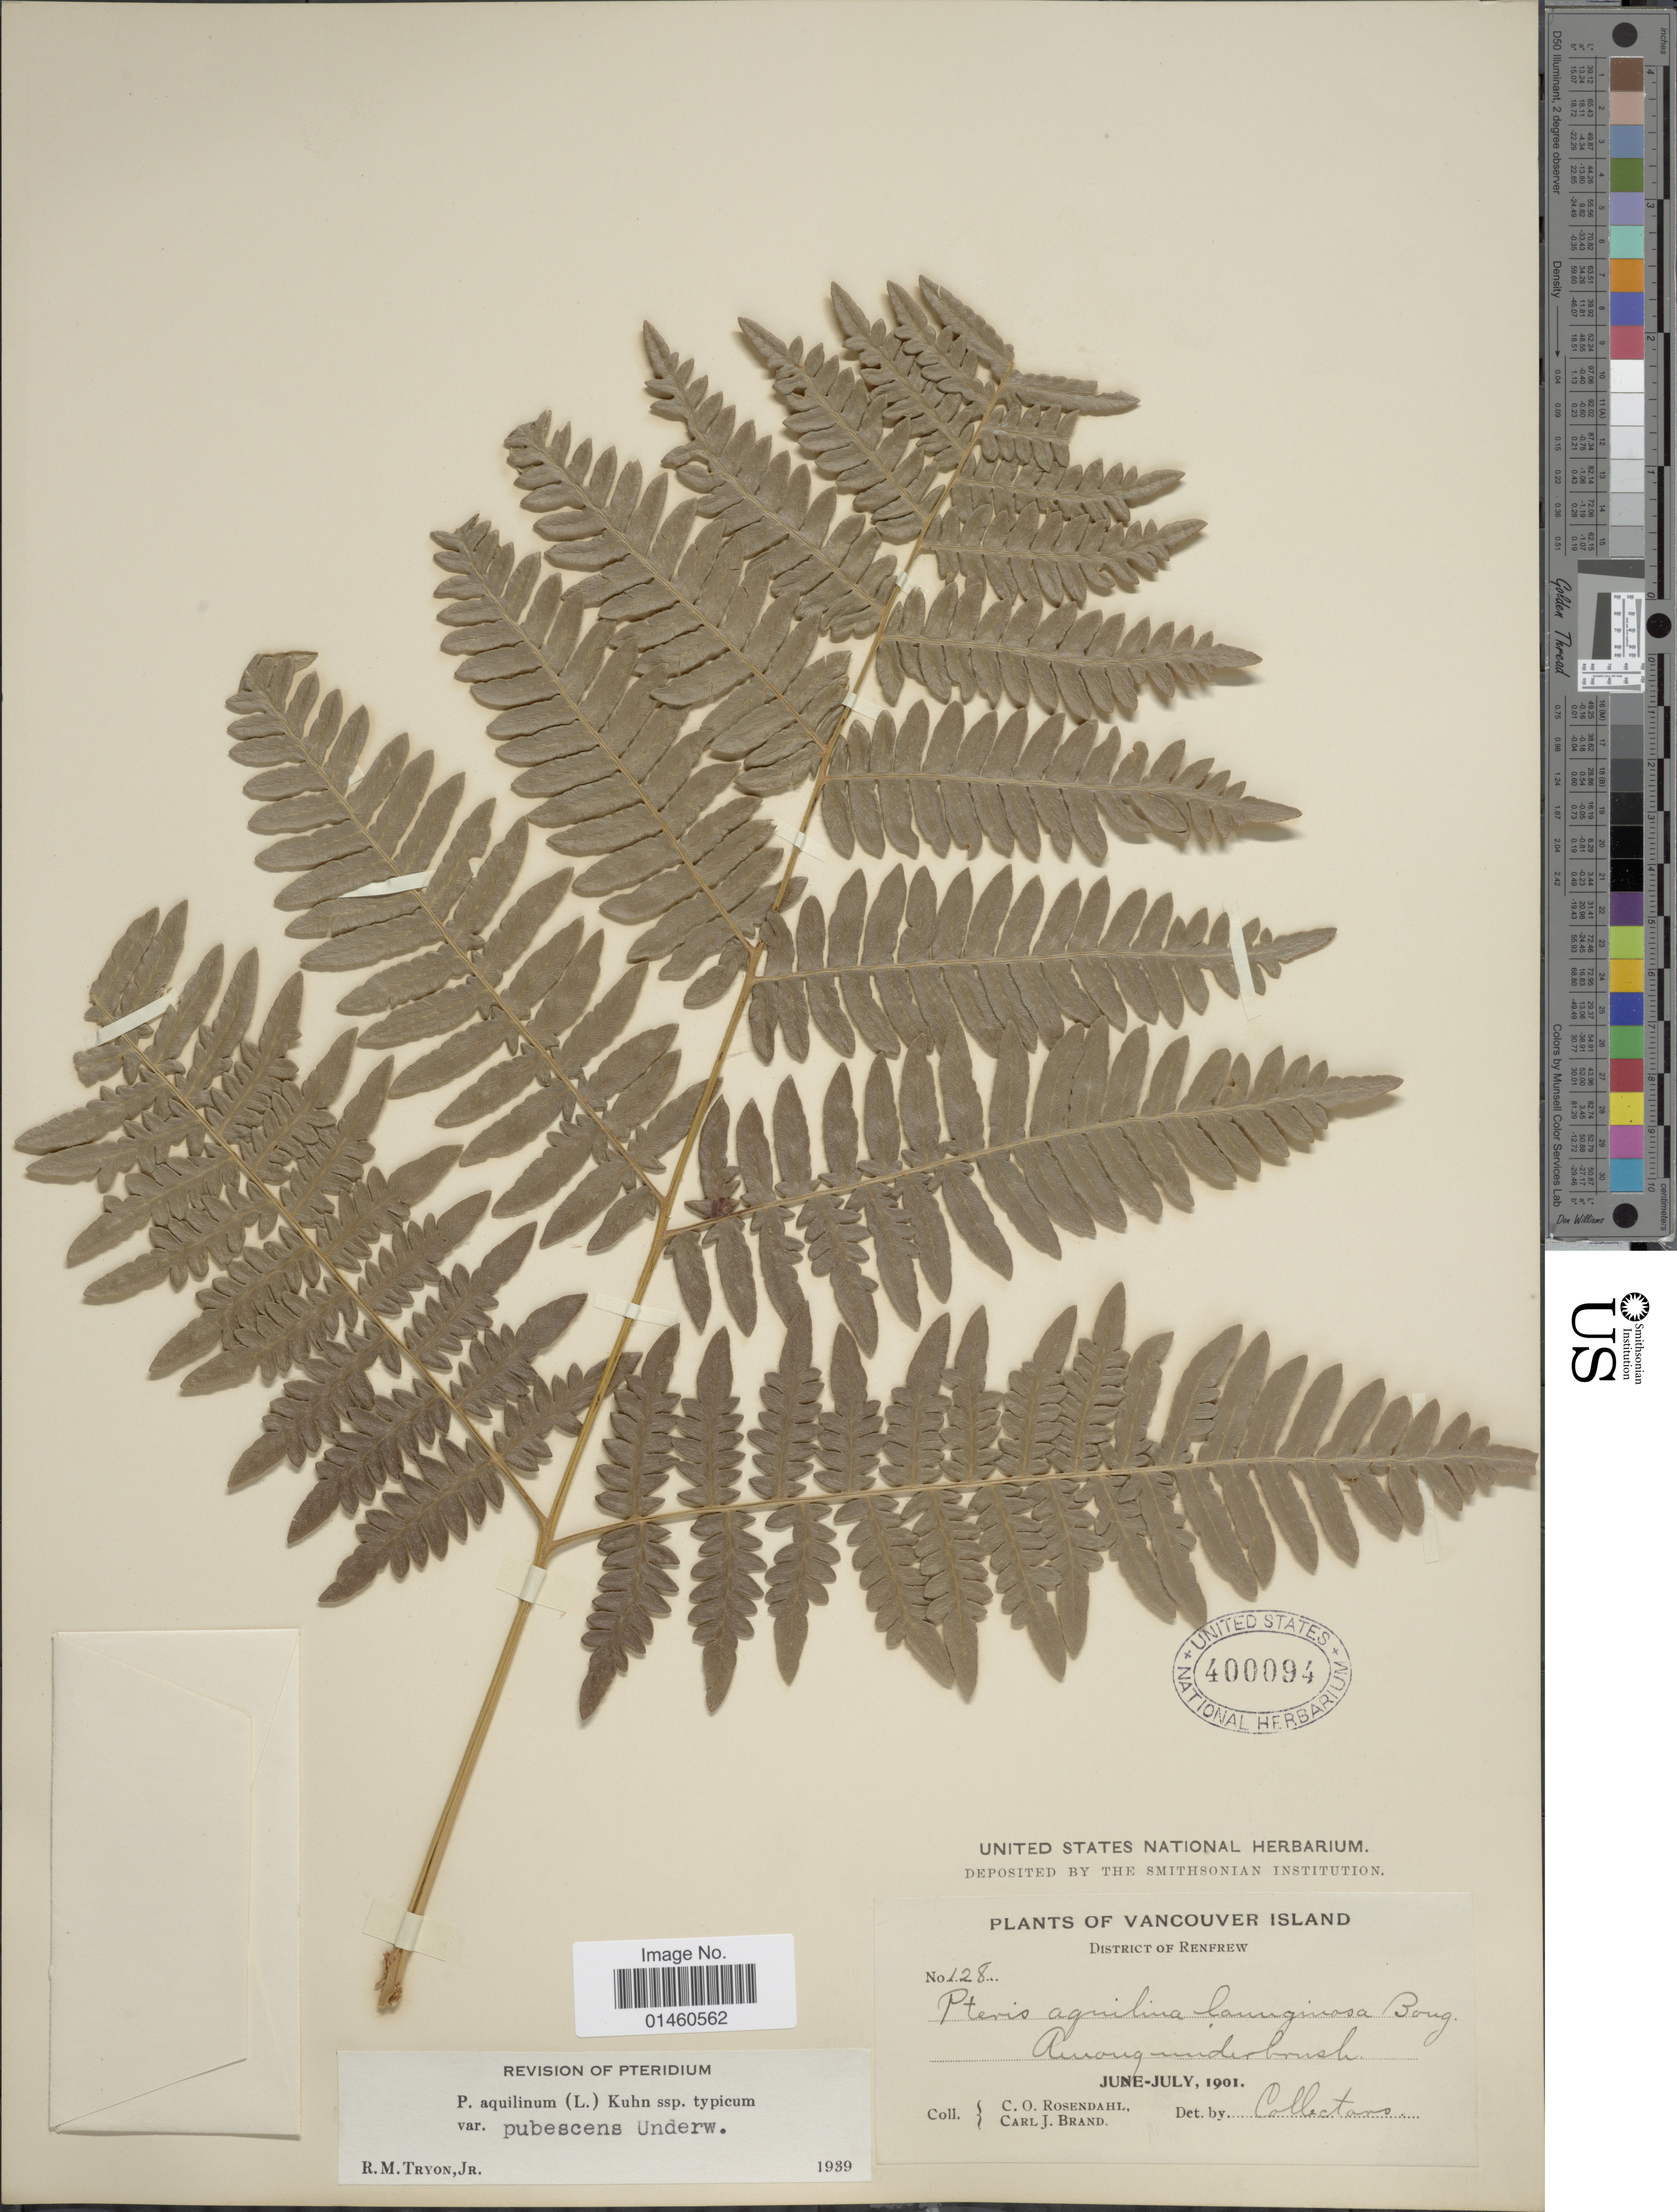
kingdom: Plantae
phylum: Tracheophyta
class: Polypodiopsida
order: Polypodiales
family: Dennstaedtiaceae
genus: Pteridium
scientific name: Pteridium pubescens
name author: (Underw.) Christenh.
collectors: C. O. Rosendahl & C. J. Brand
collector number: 128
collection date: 1901-06/1901-07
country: Canada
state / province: British Columbia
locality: Vancouver Island, District of Renfrew, among underbrush.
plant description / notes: Precise locality edit: Corrected "among winderbush" to "among underbrush."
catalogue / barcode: US 400094